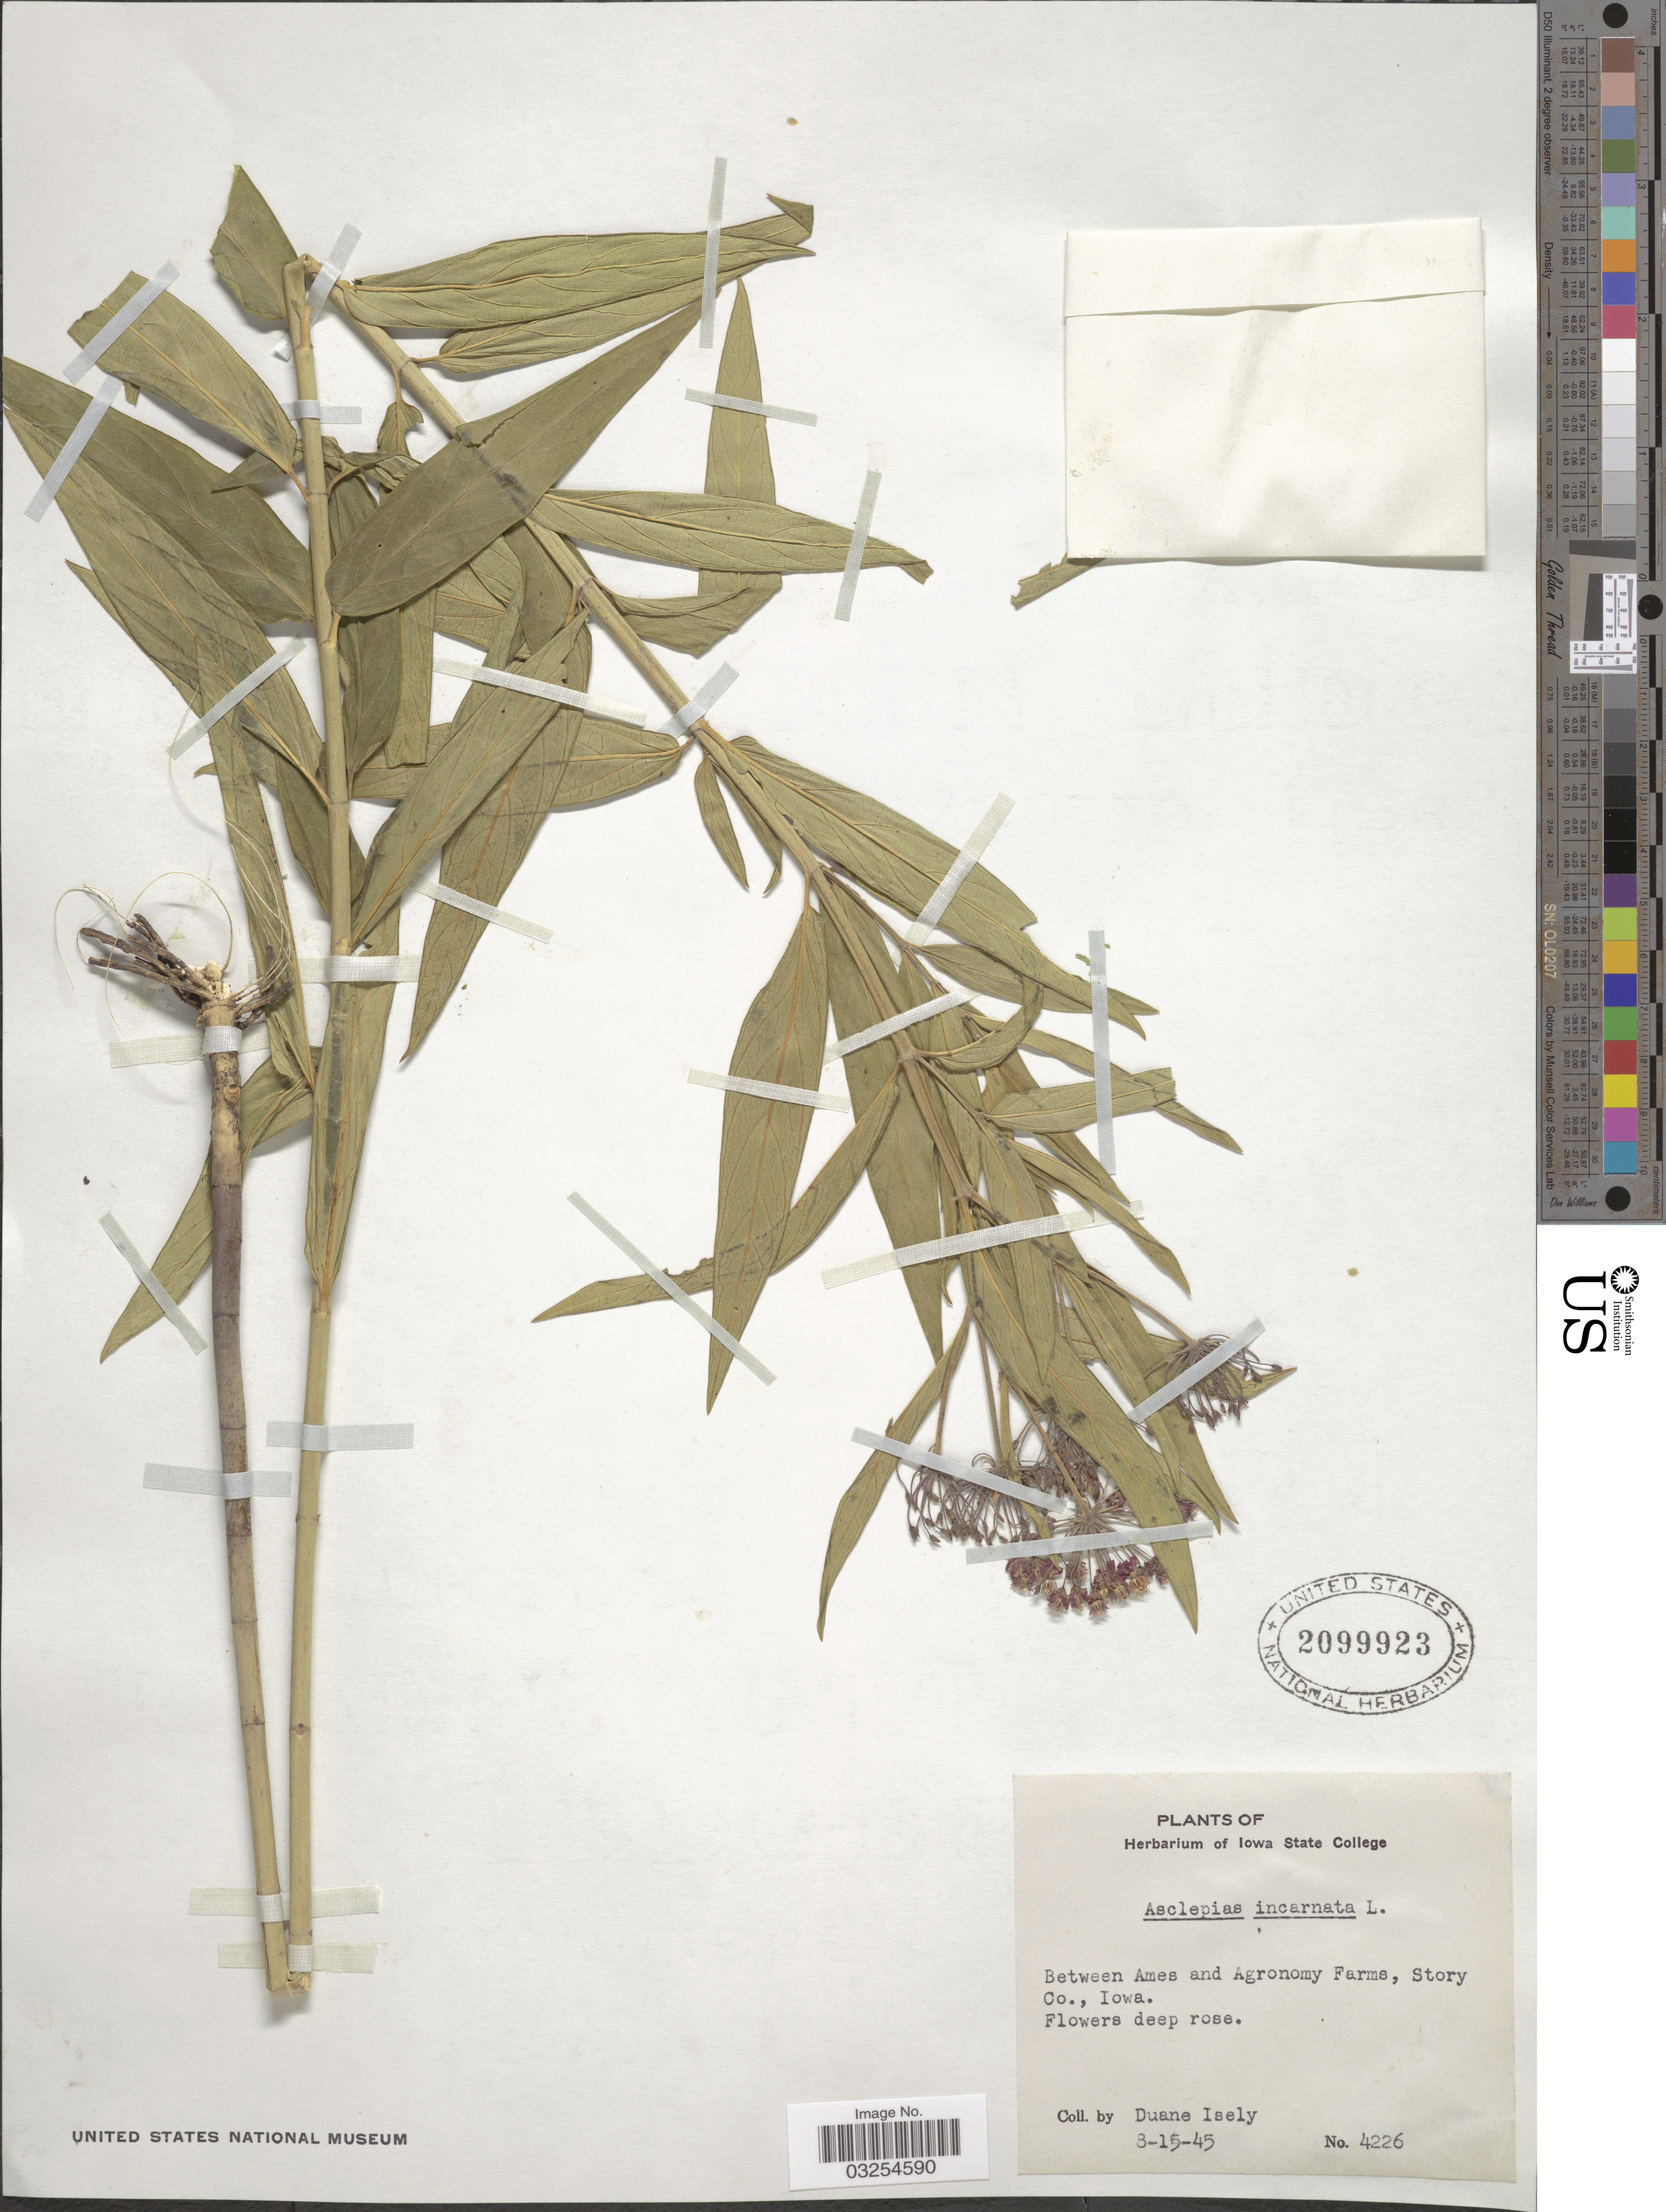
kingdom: Plantae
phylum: Tracheophyta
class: Magnoliopsida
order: Gentianales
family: Apocynaceae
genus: Asclepias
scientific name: Asclepias incarnata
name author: L.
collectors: D. Isley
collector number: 4226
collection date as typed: Transcribed d/m/y: 15/8/45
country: United States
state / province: Iowa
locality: Between Ames and Agronomy Farms, Story Co.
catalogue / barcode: US 2099923